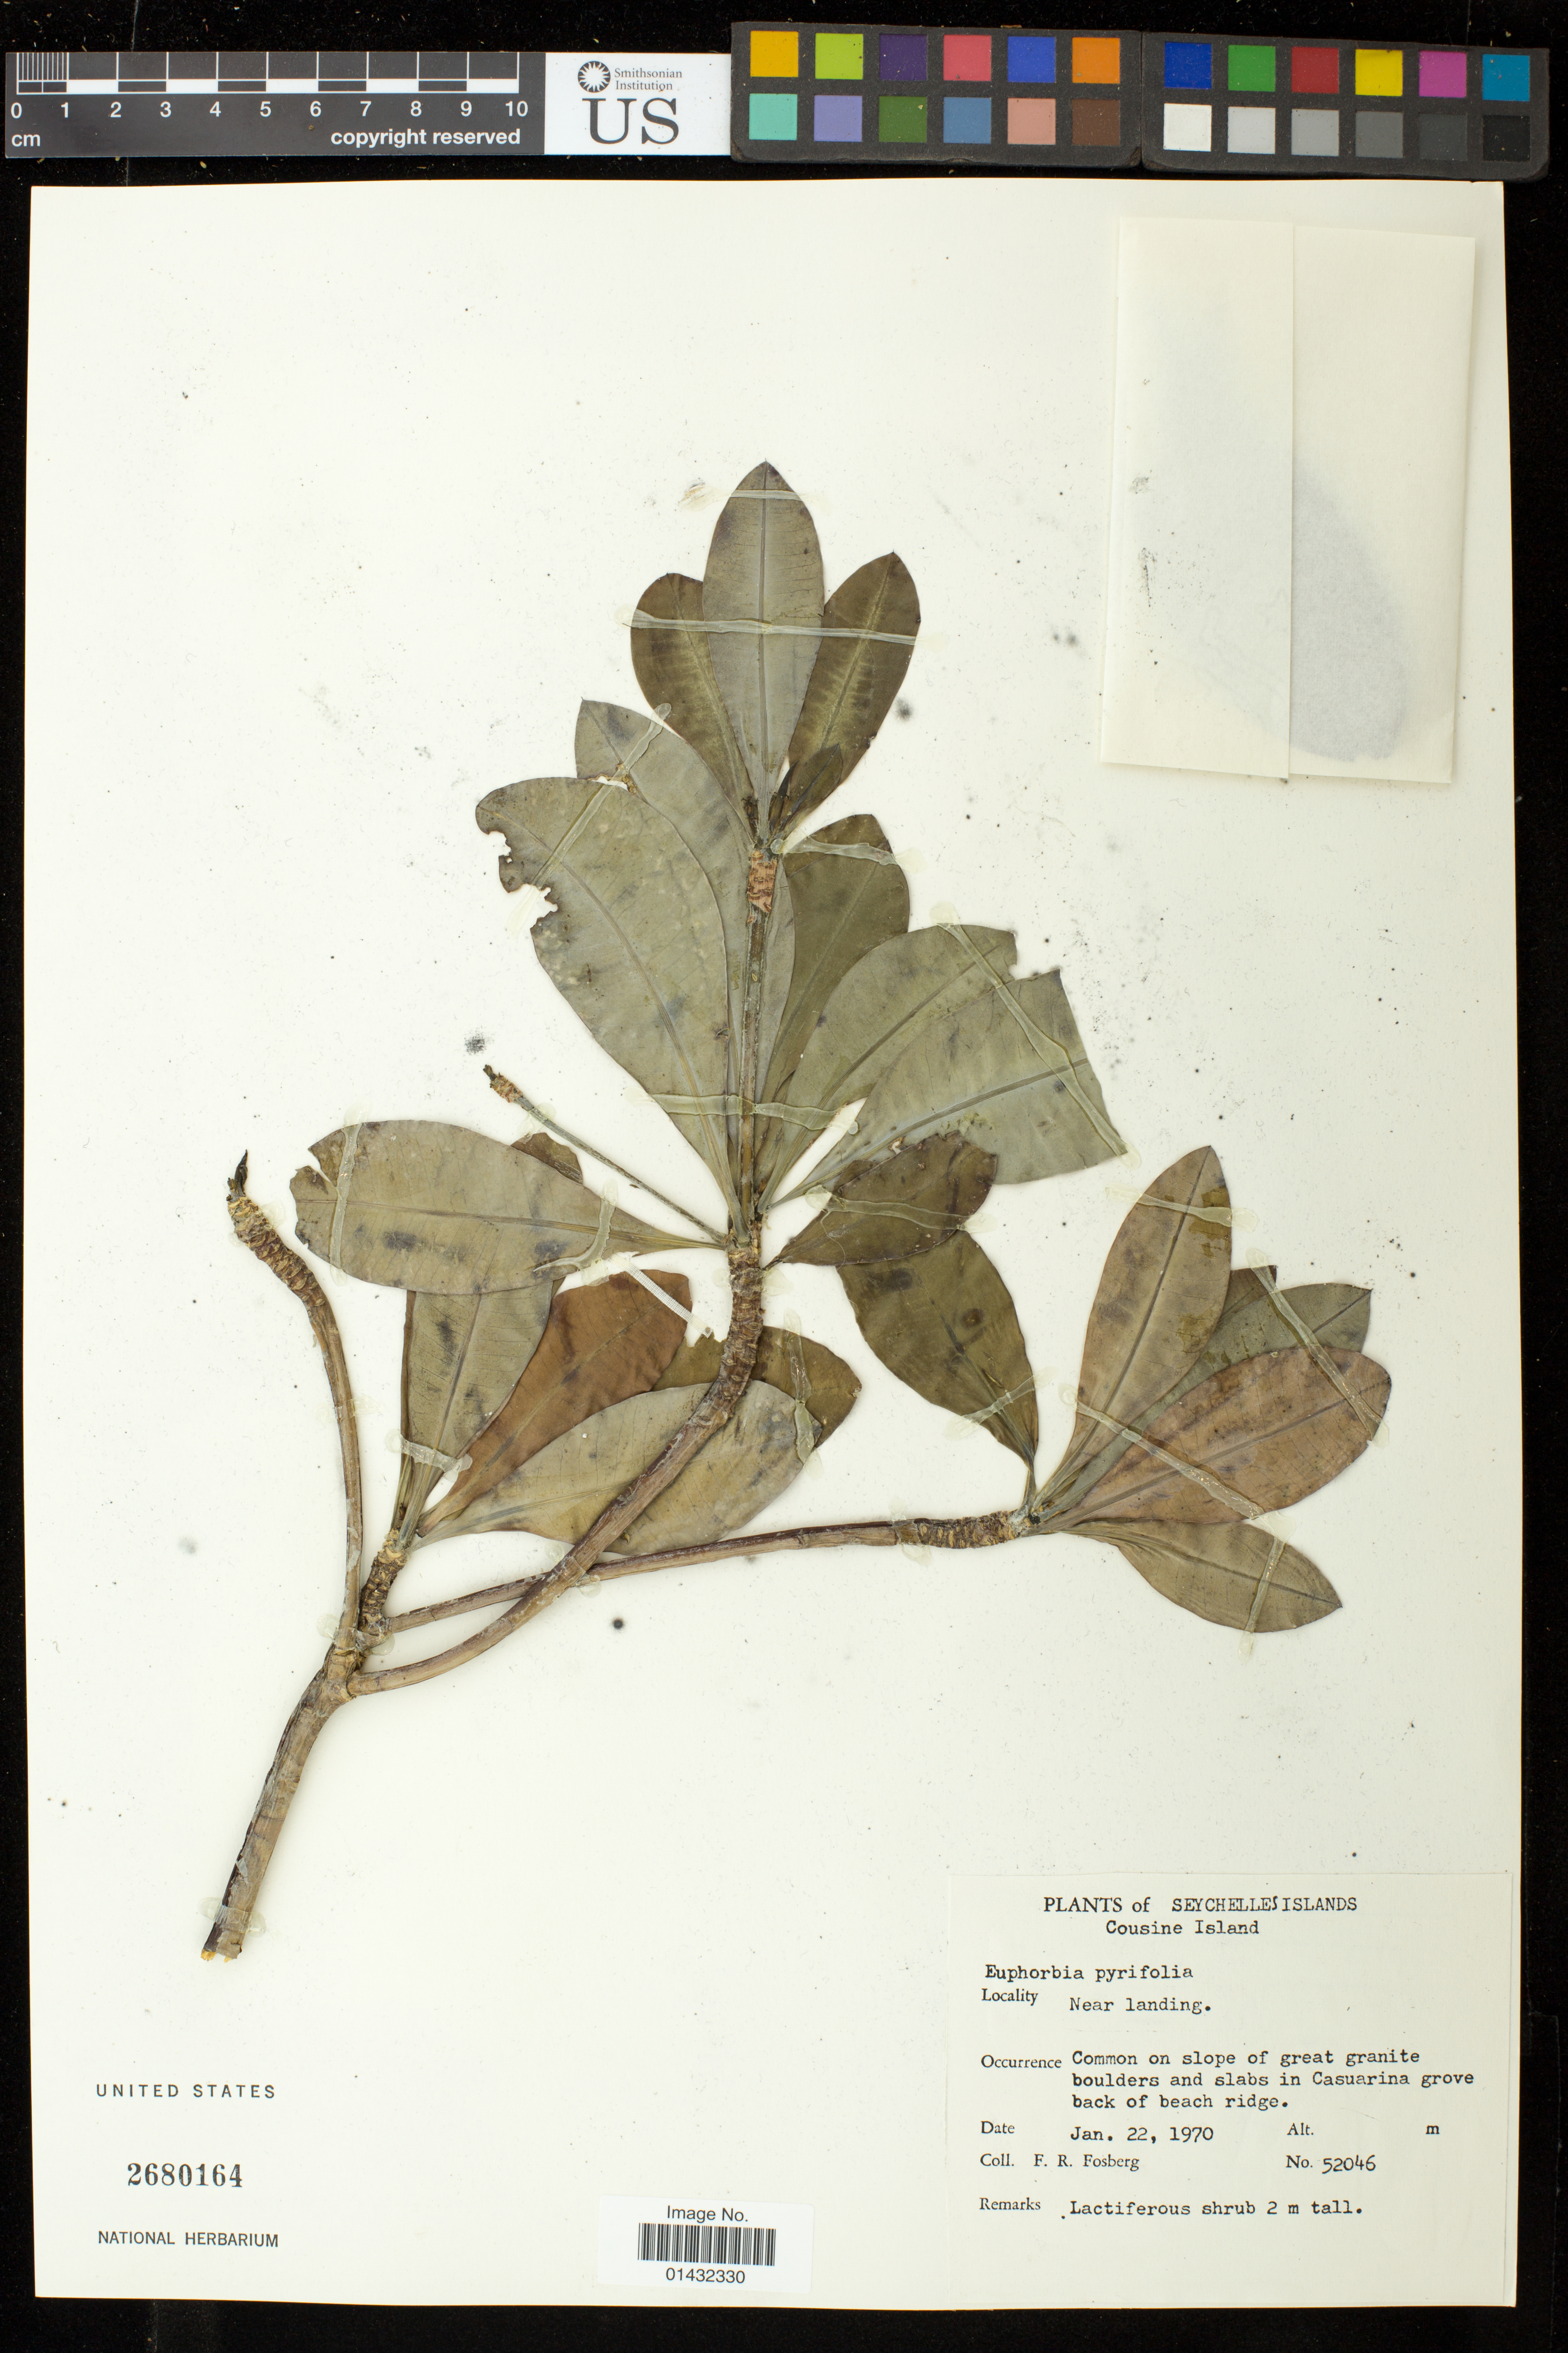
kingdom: Plantae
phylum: Tracheophyta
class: Magnoliopsida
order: Malpighiales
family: Euphorbiaceae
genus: Euphorbia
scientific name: Euphorbia pyrifolia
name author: Lam.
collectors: F. R. Fosberg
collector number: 52046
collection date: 1970-01-22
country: Seychelles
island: Cousins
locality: Cousine Island near Landing.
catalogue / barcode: US 2680164